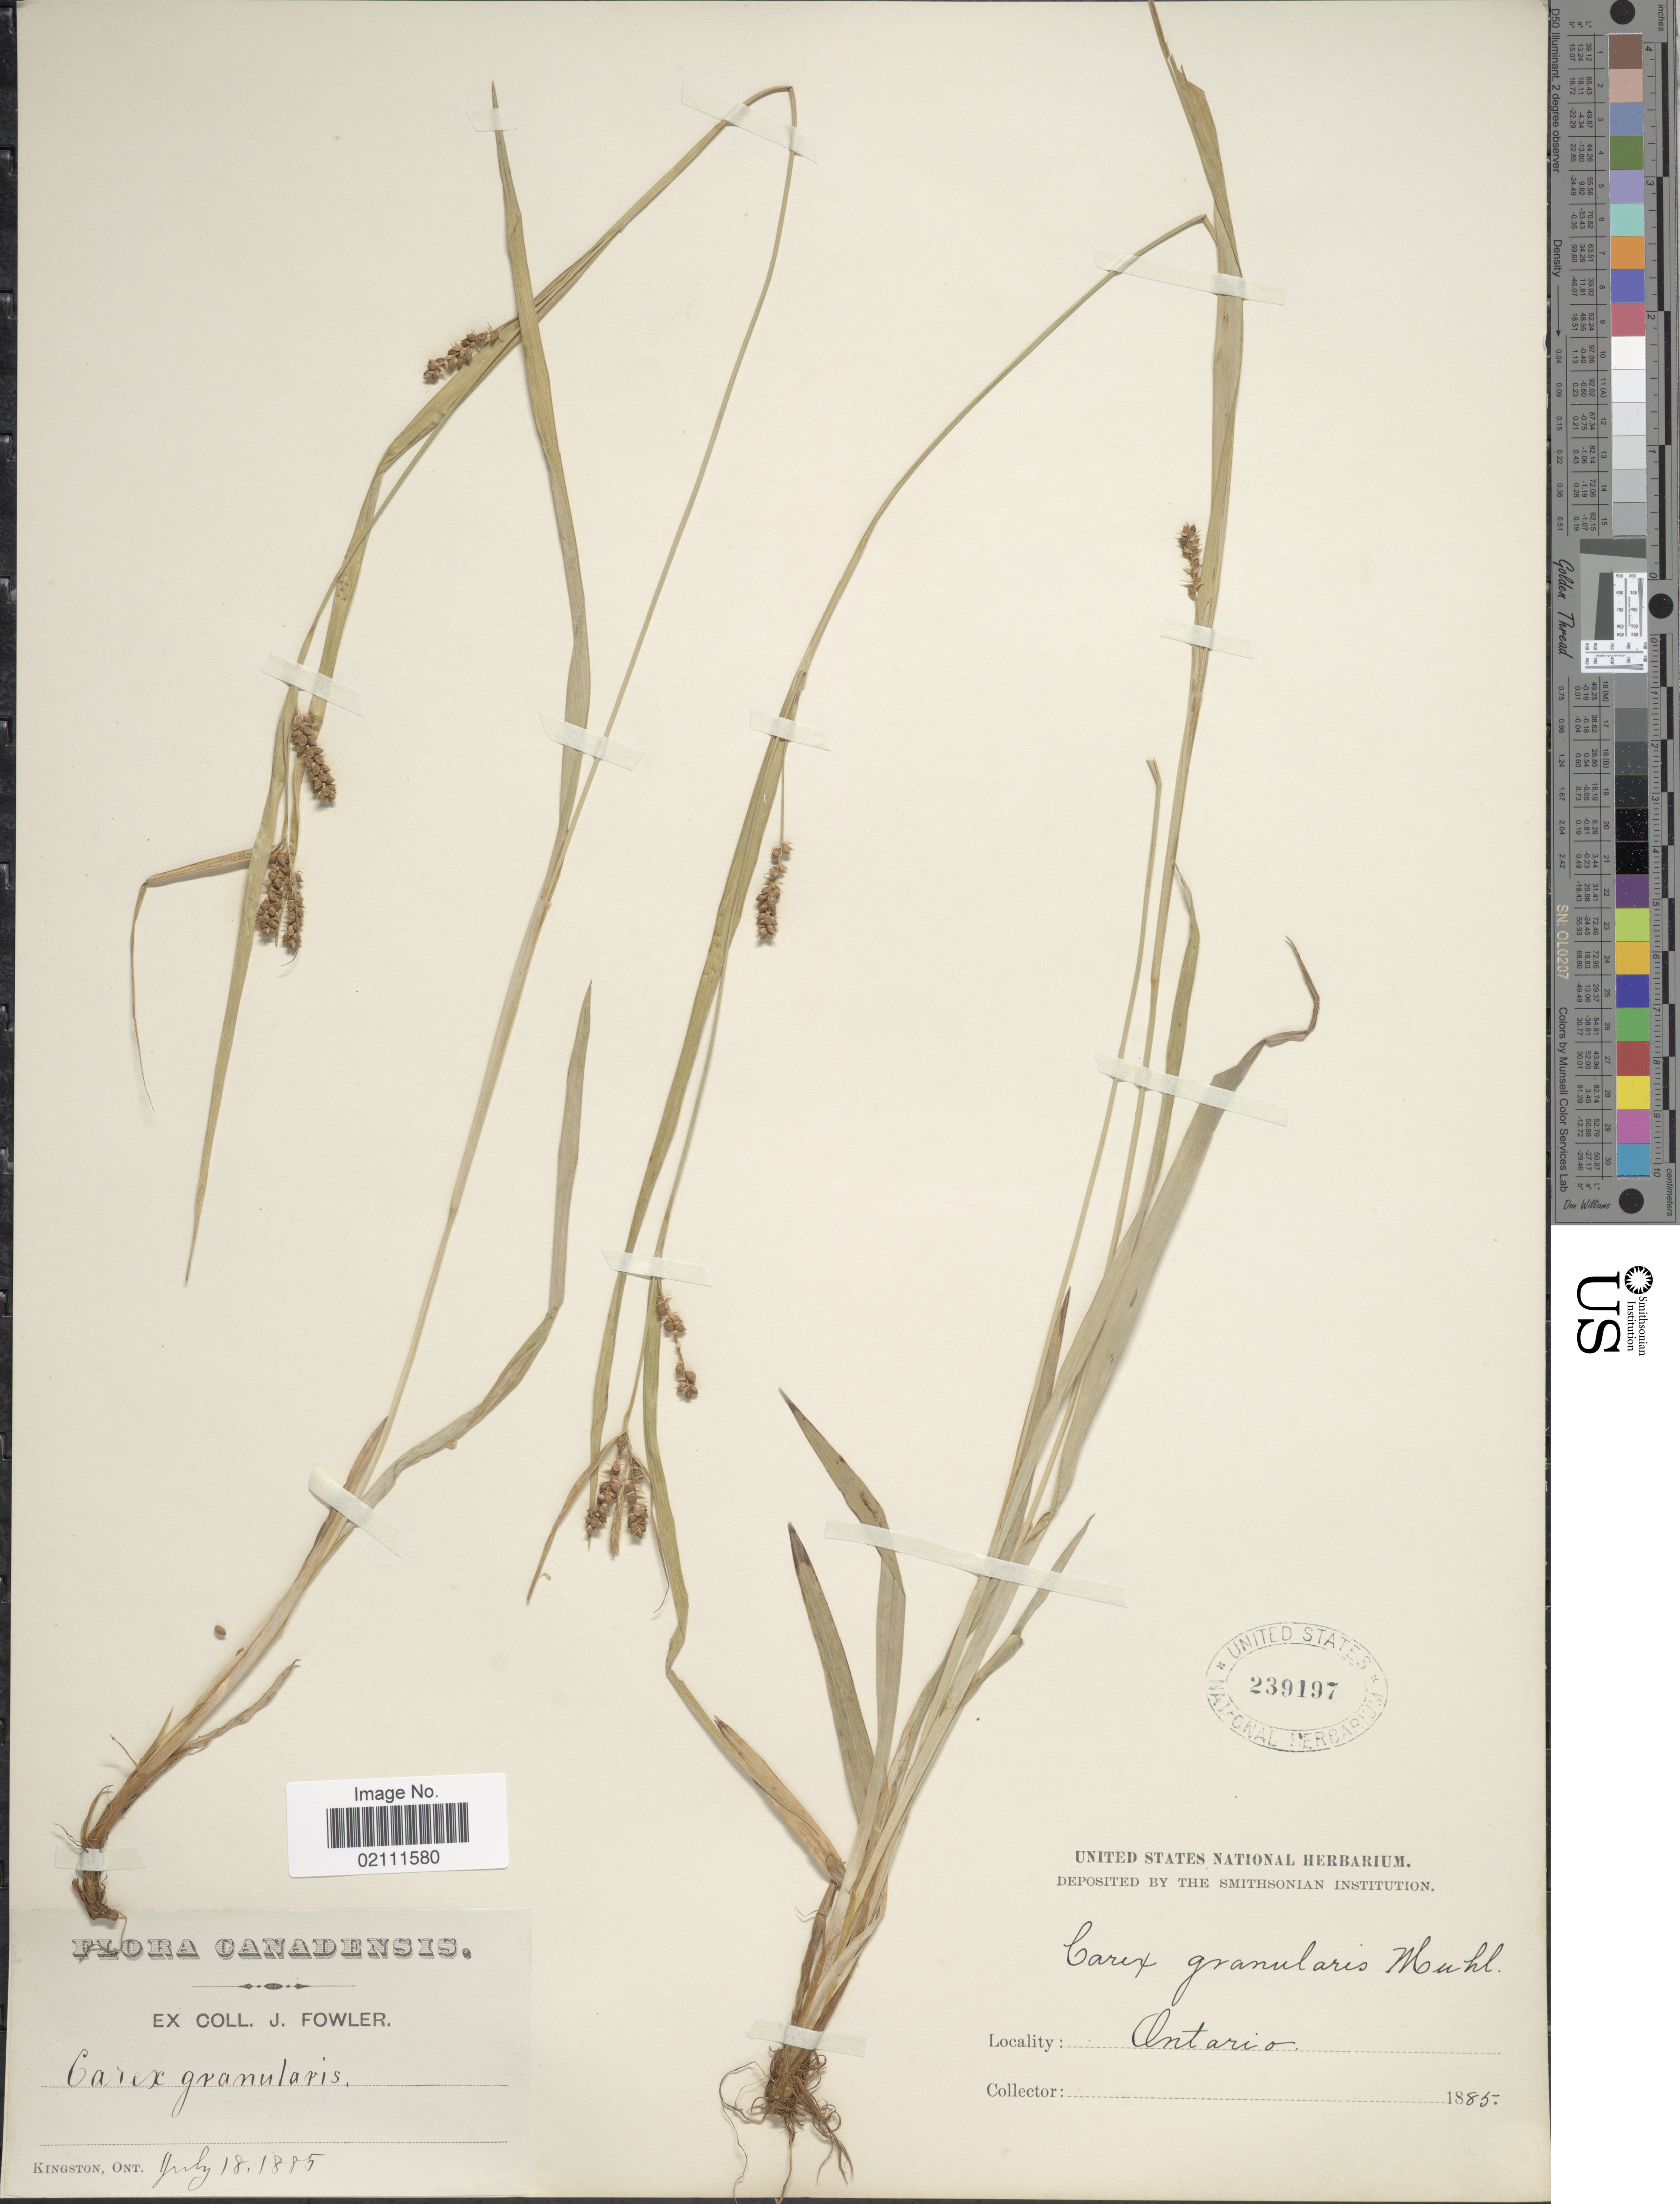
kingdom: Plantae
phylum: Tracheophyta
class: Liliopsida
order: Poales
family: Cyperaceae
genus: Carex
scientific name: Carex granularis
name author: Muhl. ex Willd.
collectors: J. P. Fowler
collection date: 1885-07-18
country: Canada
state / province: Ontario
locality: Canadensis, Kingston.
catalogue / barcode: US 239197